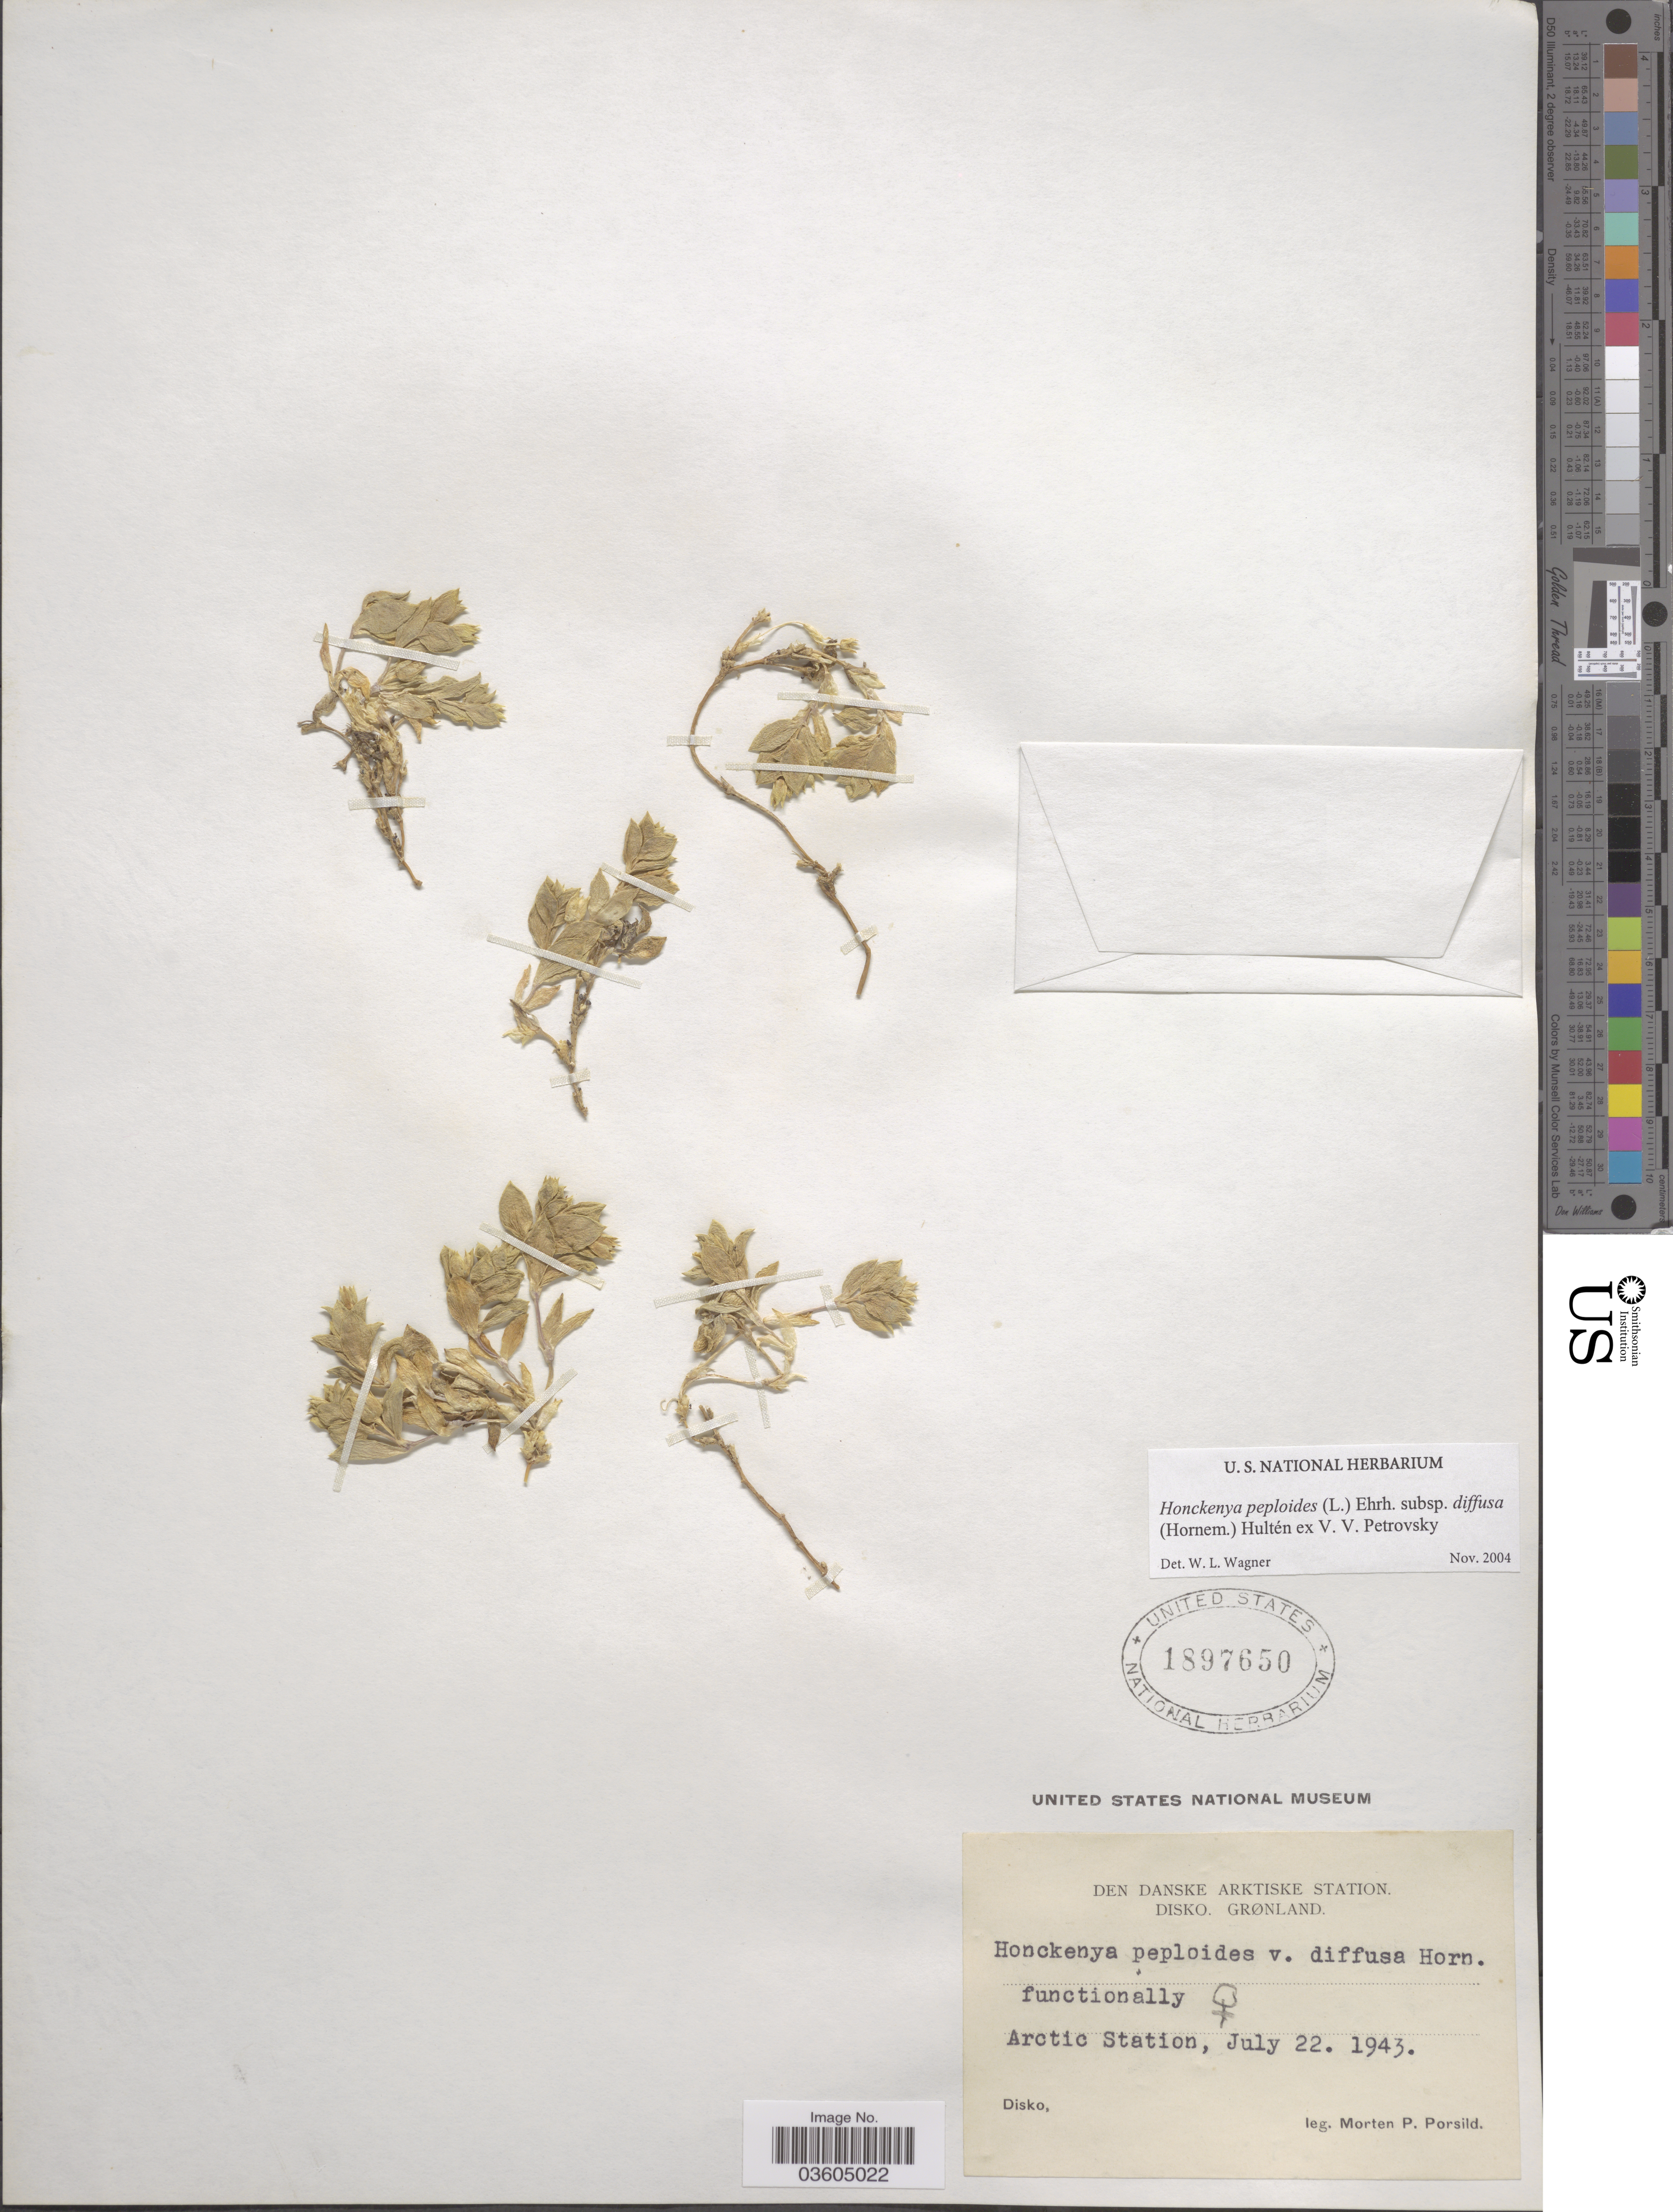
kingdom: Plantae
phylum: Tracheophyta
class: Magnoliopsida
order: Caryophyllales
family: Caryophyllaceae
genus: Honckenya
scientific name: Honckenya peploides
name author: (L.) Ehrh.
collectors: M. P. Porsild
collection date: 1943-07-22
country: Greenland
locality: Den Danske Arktiske Station. Disko. Grønland. Arctic Station. Disko.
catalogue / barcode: US 1897650